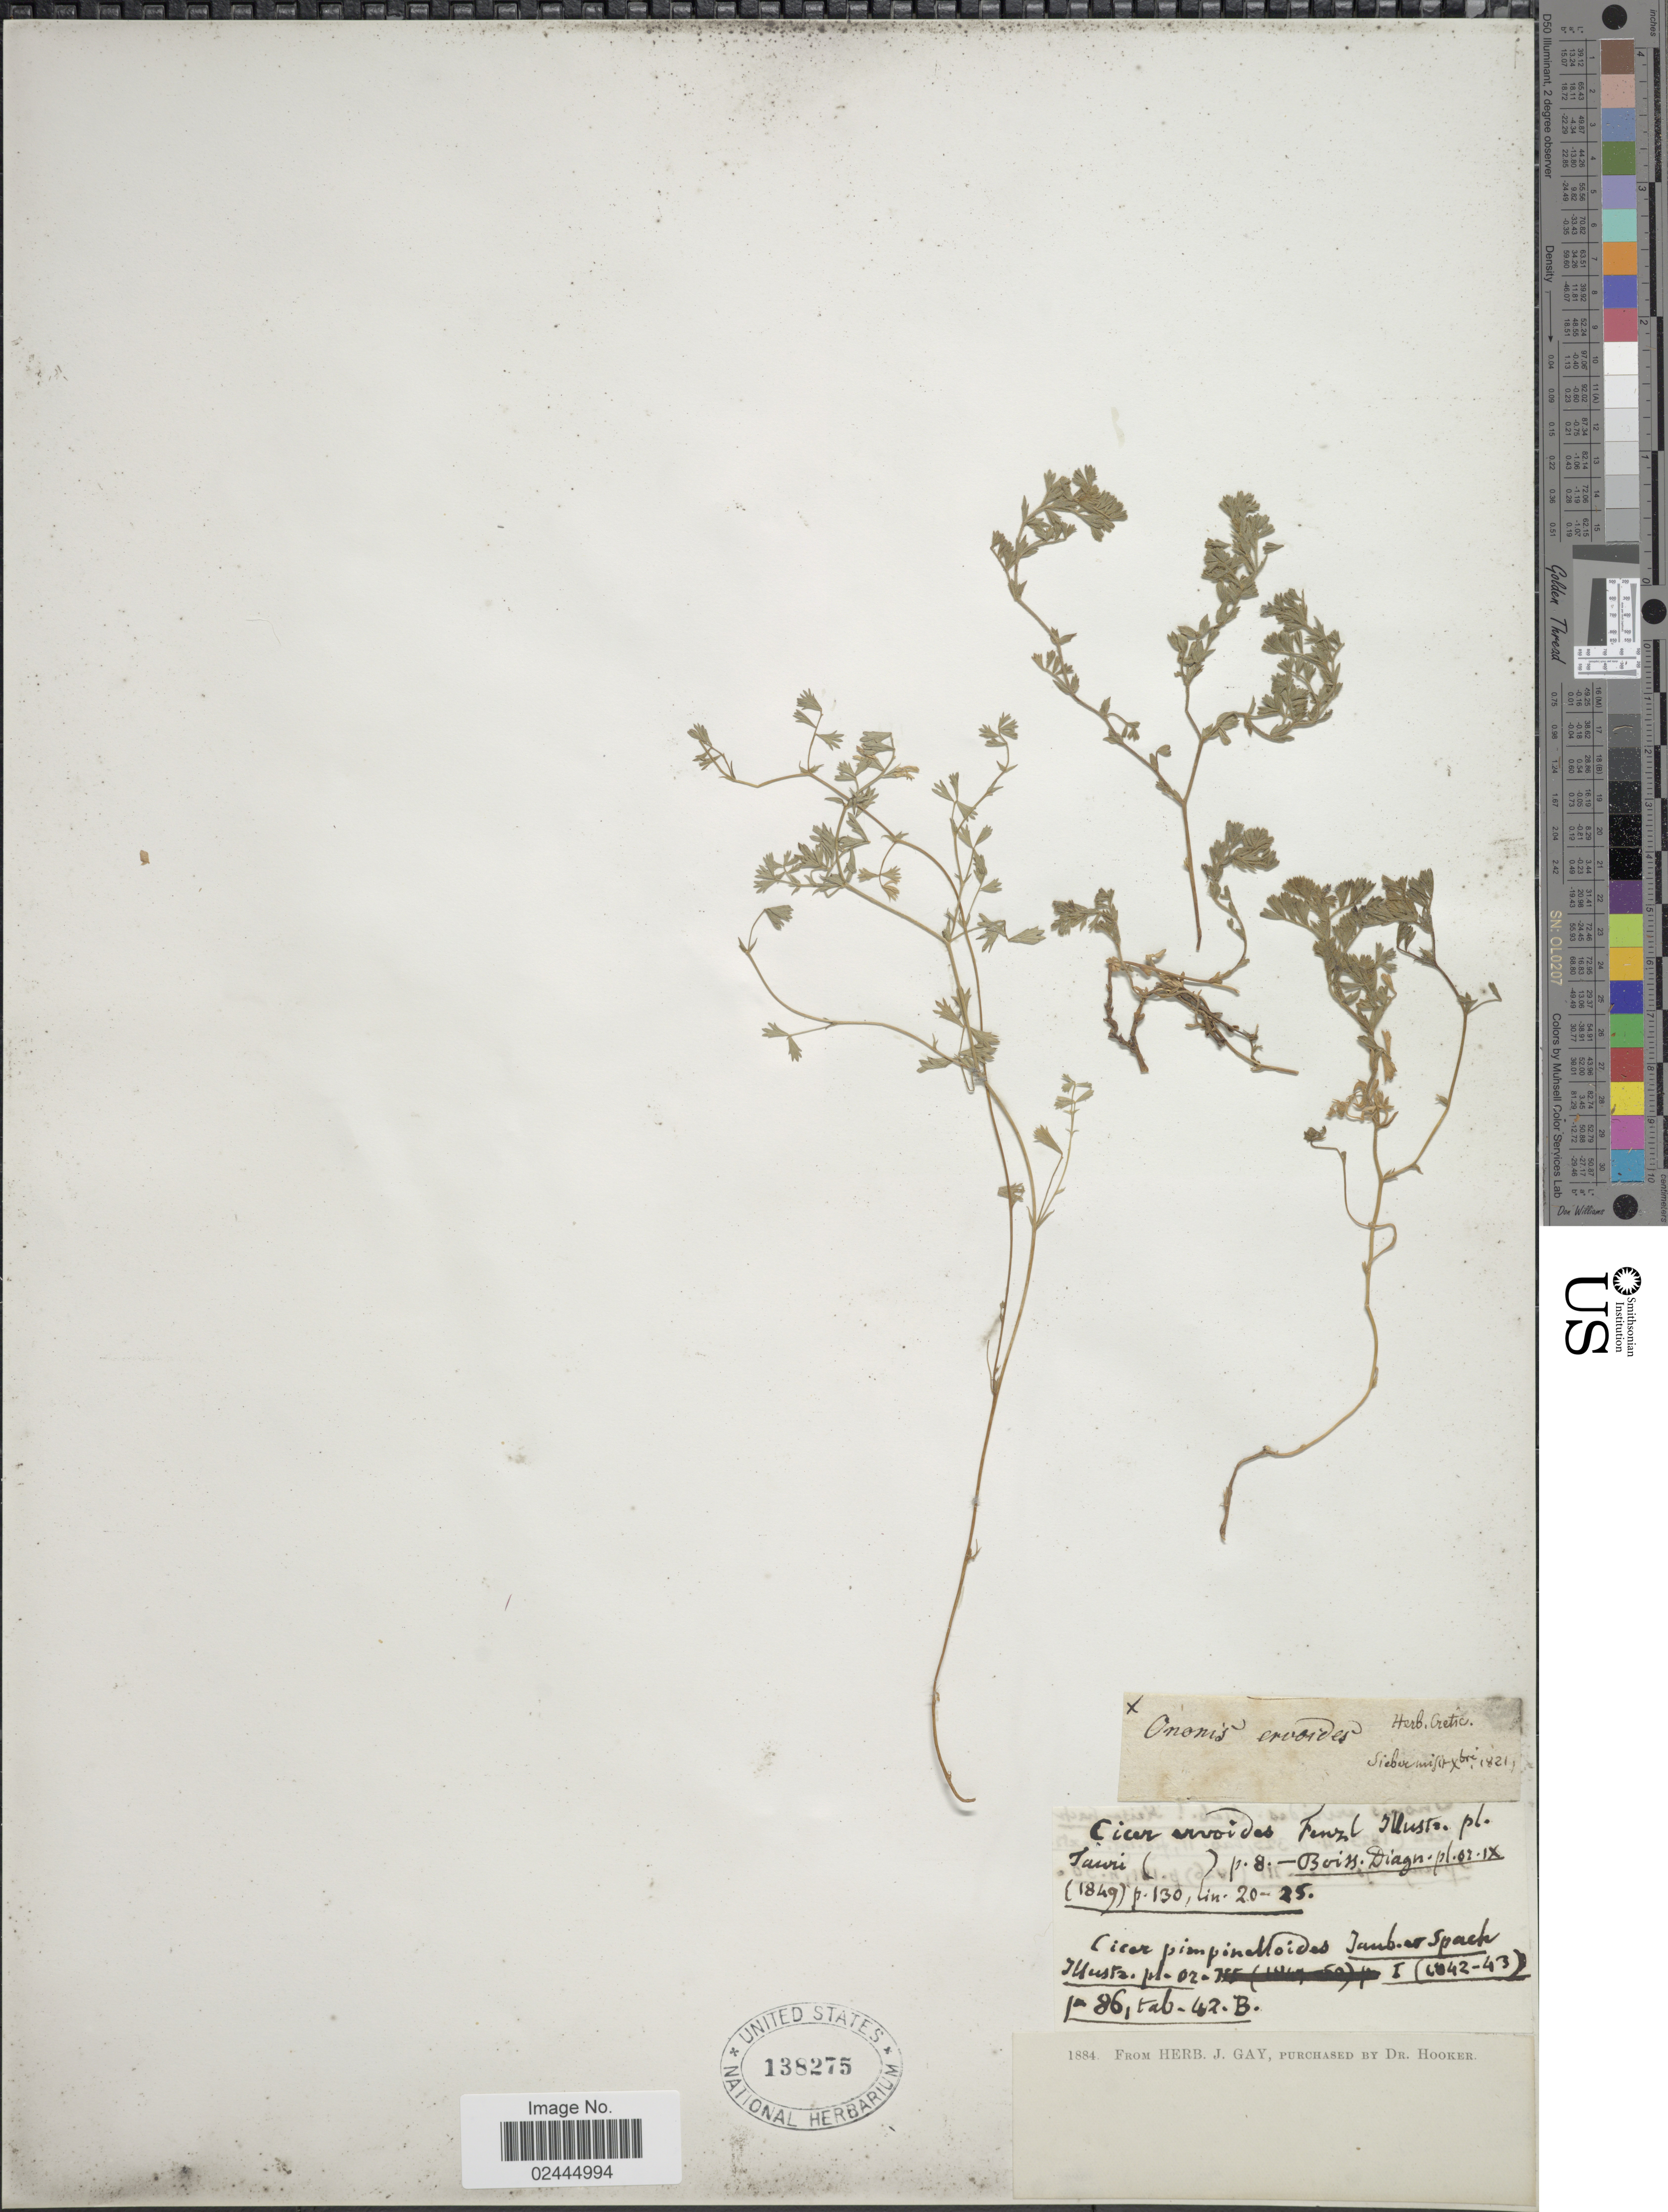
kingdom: Plantae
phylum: Tracheophyta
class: Magnoliopsida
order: Fabales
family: Fabaceae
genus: Cicer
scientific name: Cicer ervoides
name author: Brignoli di Brunhoff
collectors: Ex herb. Cretic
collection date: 1884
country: Turkey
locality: Tauri [interpreted] [unsure placement]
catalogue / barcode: US 138275